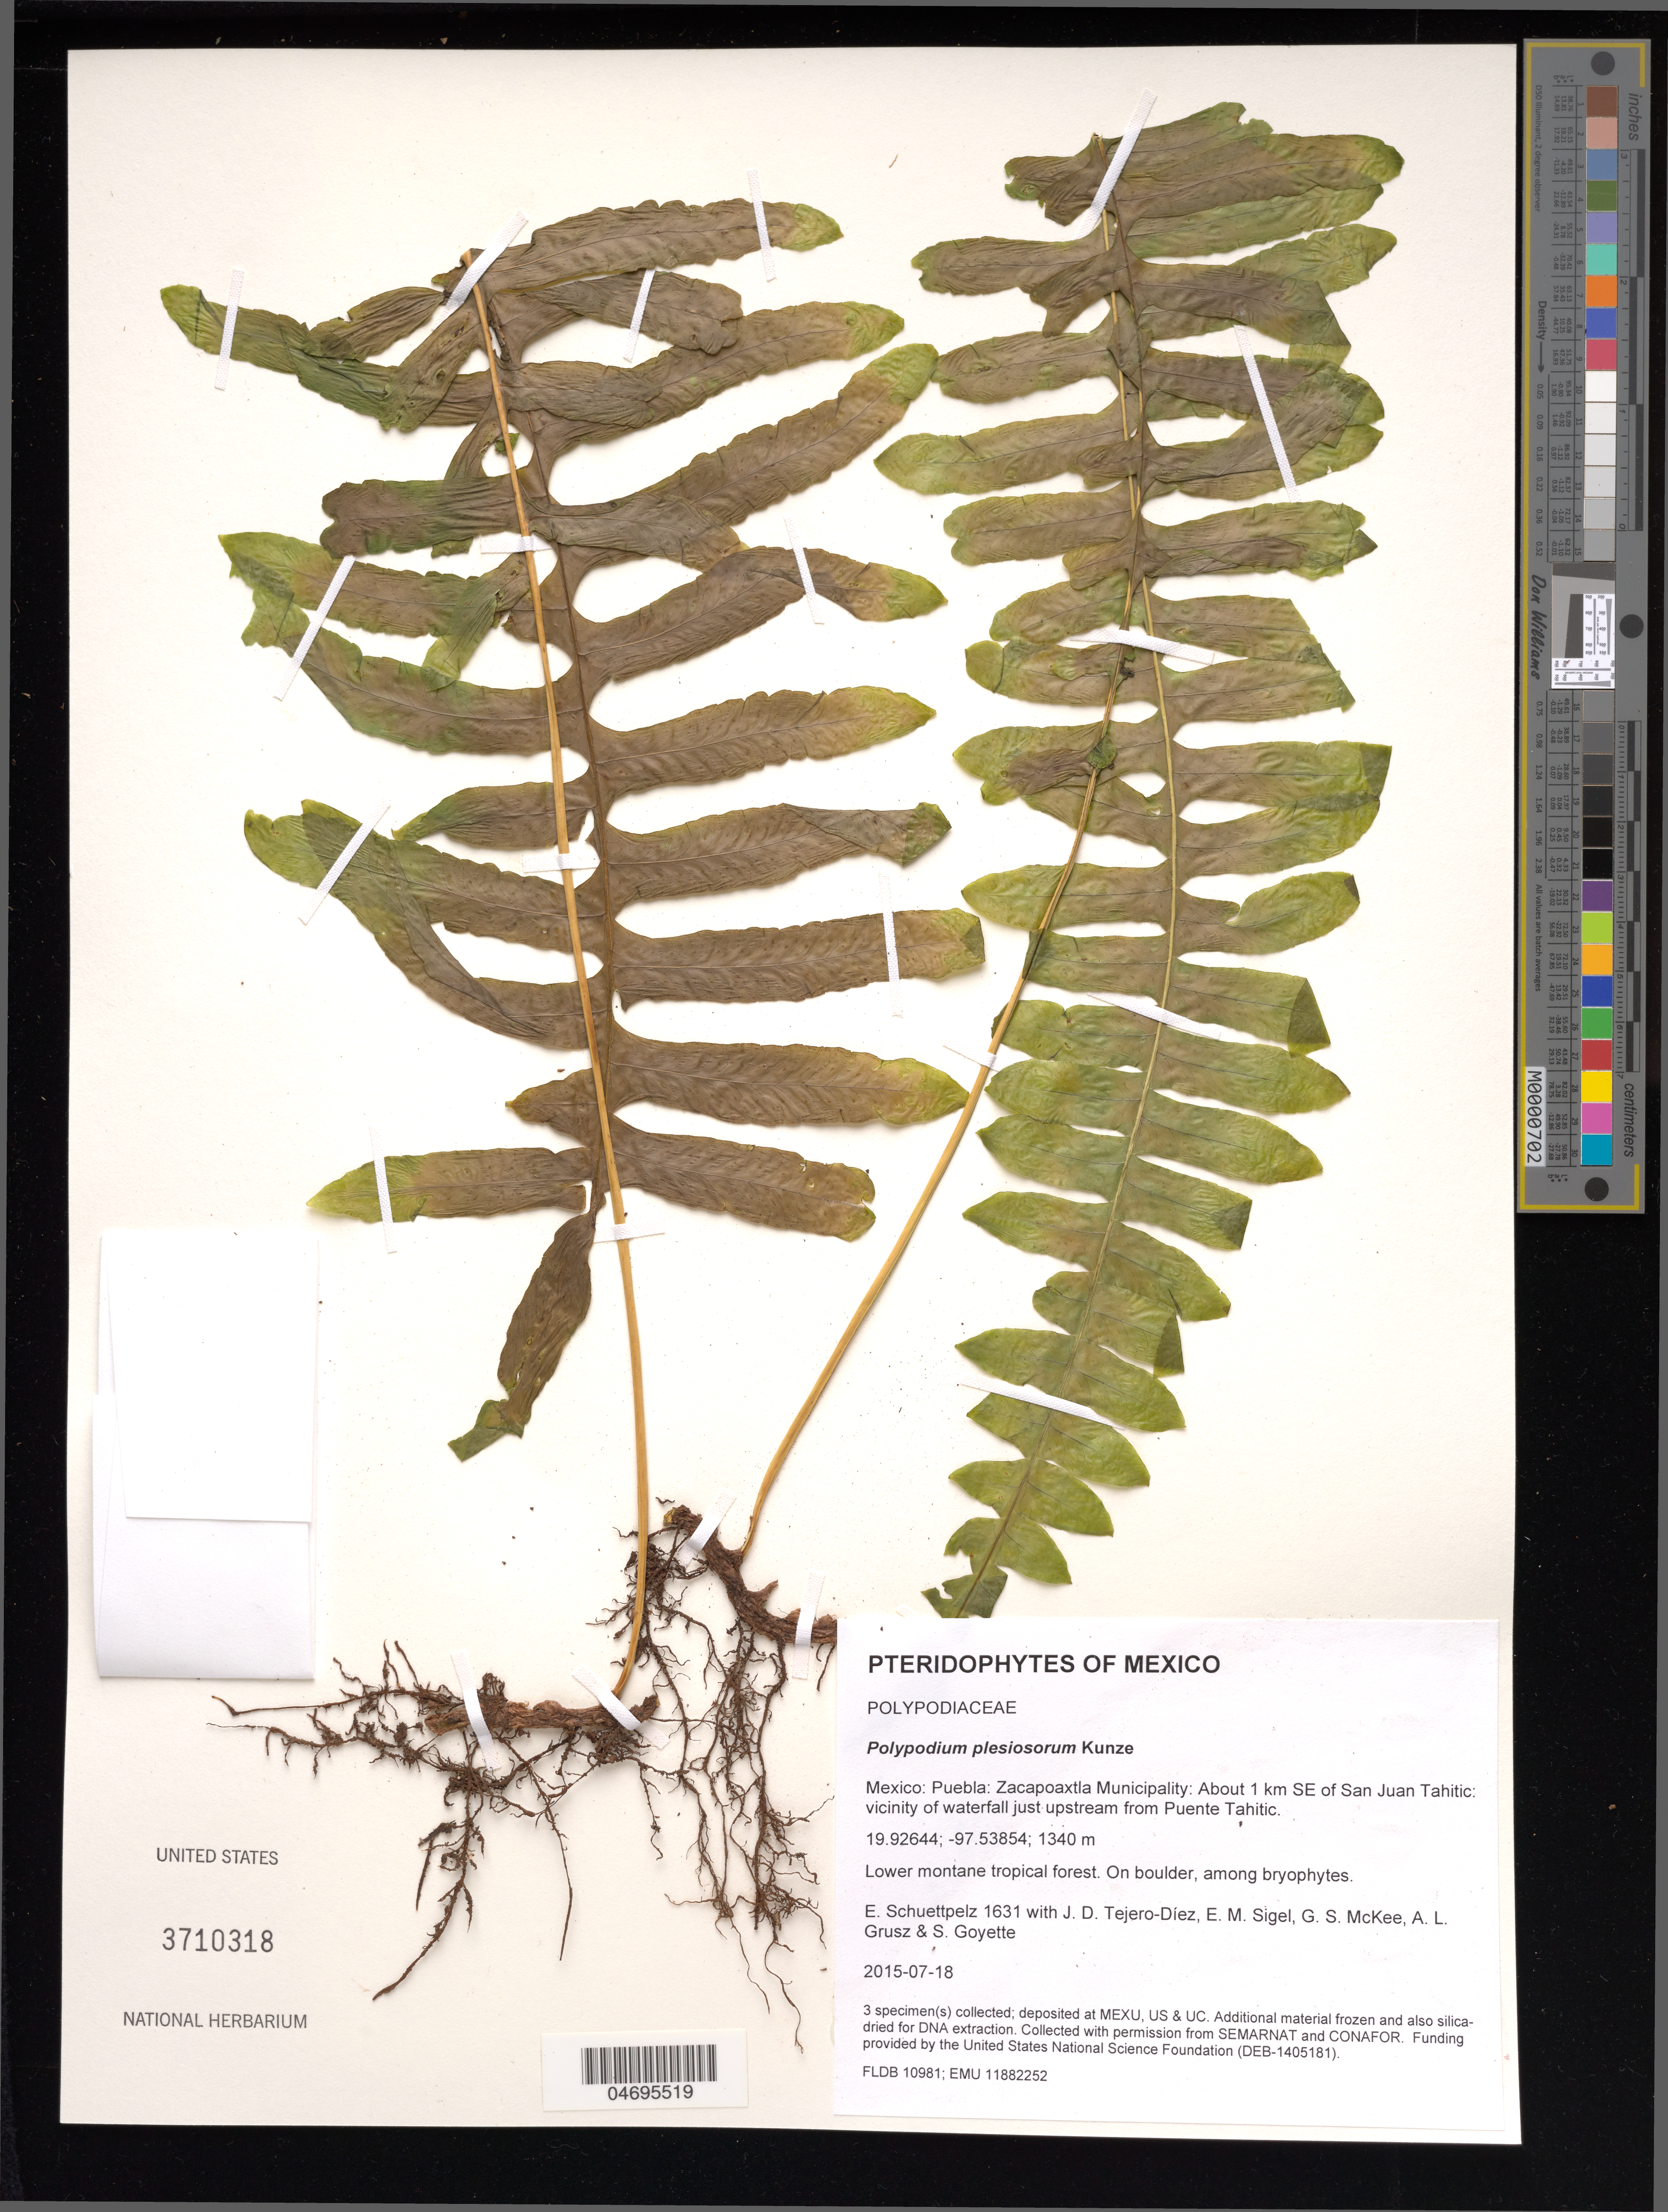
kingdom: Plantae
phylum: Tracheophyta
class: Polypodiopsida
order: Polypodiales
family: Polypodiaceae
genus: Polypodium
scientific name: Polypodium plesiosorum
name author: Kunze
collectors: E. Schuettpelz, D. Tejero-Díez, E. M. Sigel, G. S. McKee & A. Grusz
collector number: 1631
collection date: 2015-07-18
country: Mexico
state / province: Puebla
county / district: Zacapoaxtla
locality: About 1 km SE of San Juan Tahitic: vicinity of waterfall just upstream from Puente Tahitic.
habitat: Lower montane tropical forest.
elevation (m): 1340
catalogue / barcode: US 3710318